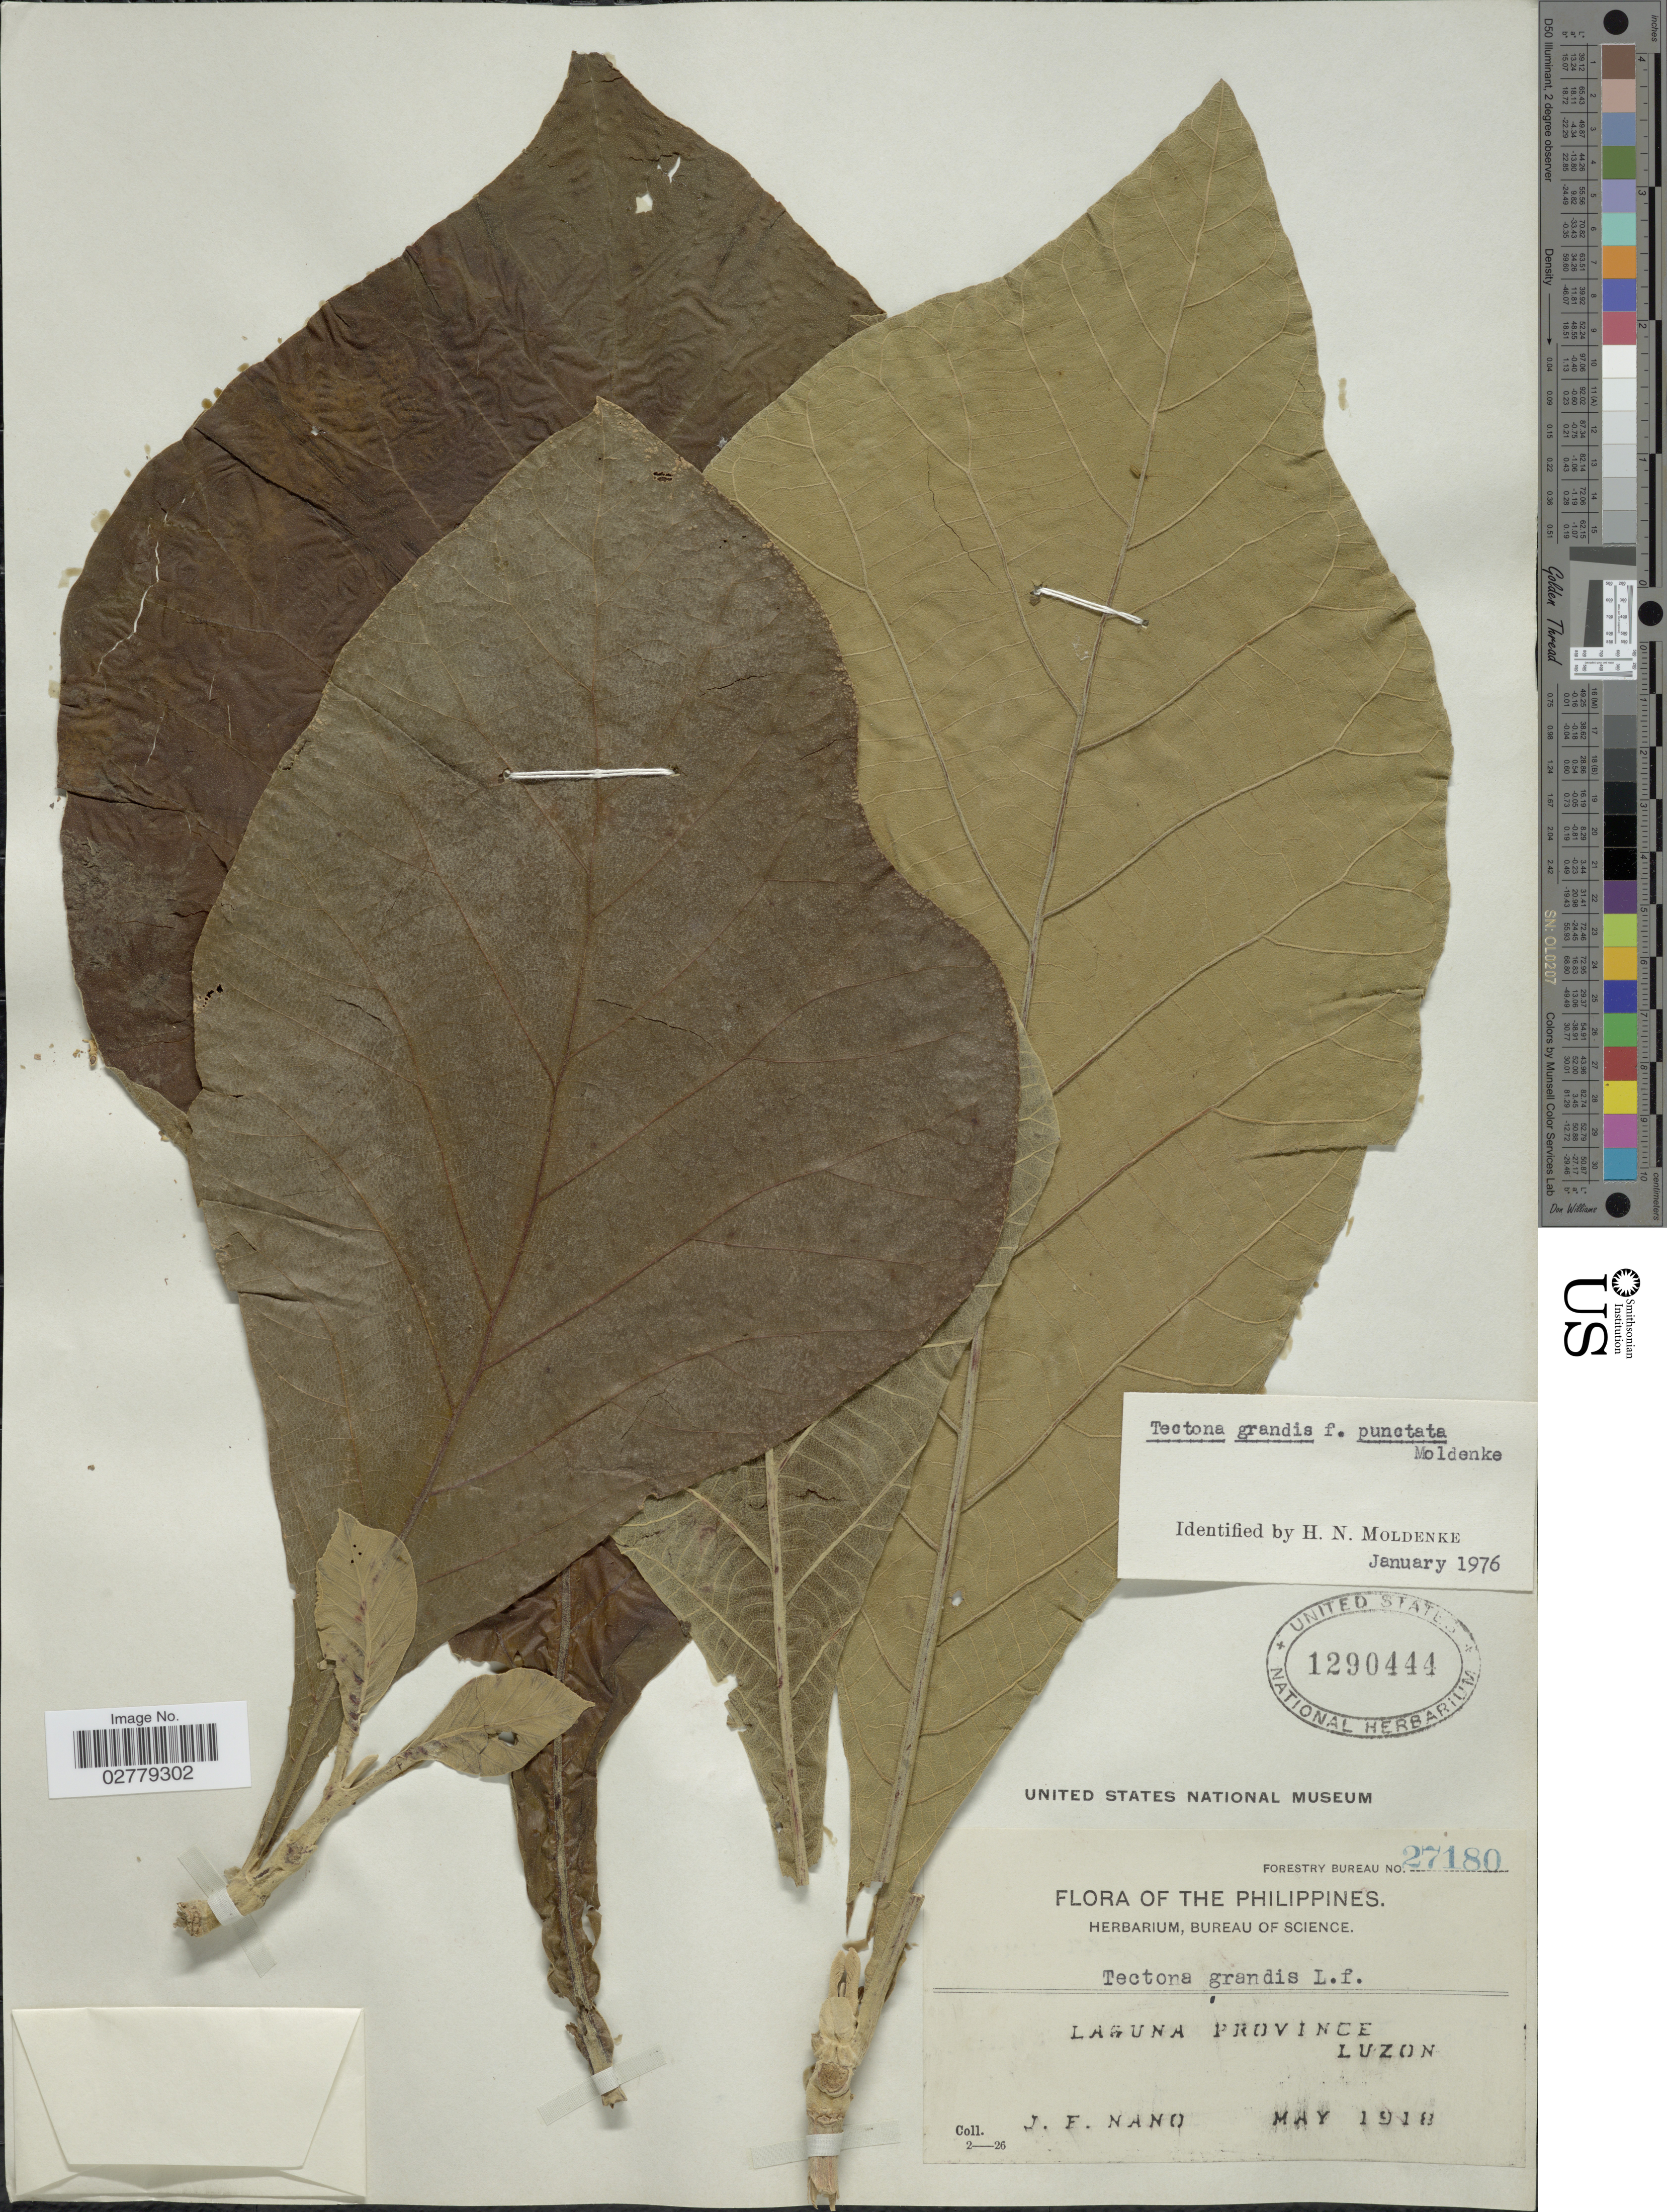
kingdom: Plantae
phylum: Tracheophyta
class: Magnoliopsida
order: Lamiales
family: Lamiaceae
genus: Tectona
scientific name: Tectona grandis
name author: L. f.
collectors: J. Nano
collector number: Forestry Bureau 27180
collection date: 1918-05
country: Philippines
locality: Laguna Province. Luzon.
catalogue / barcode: US 1290444